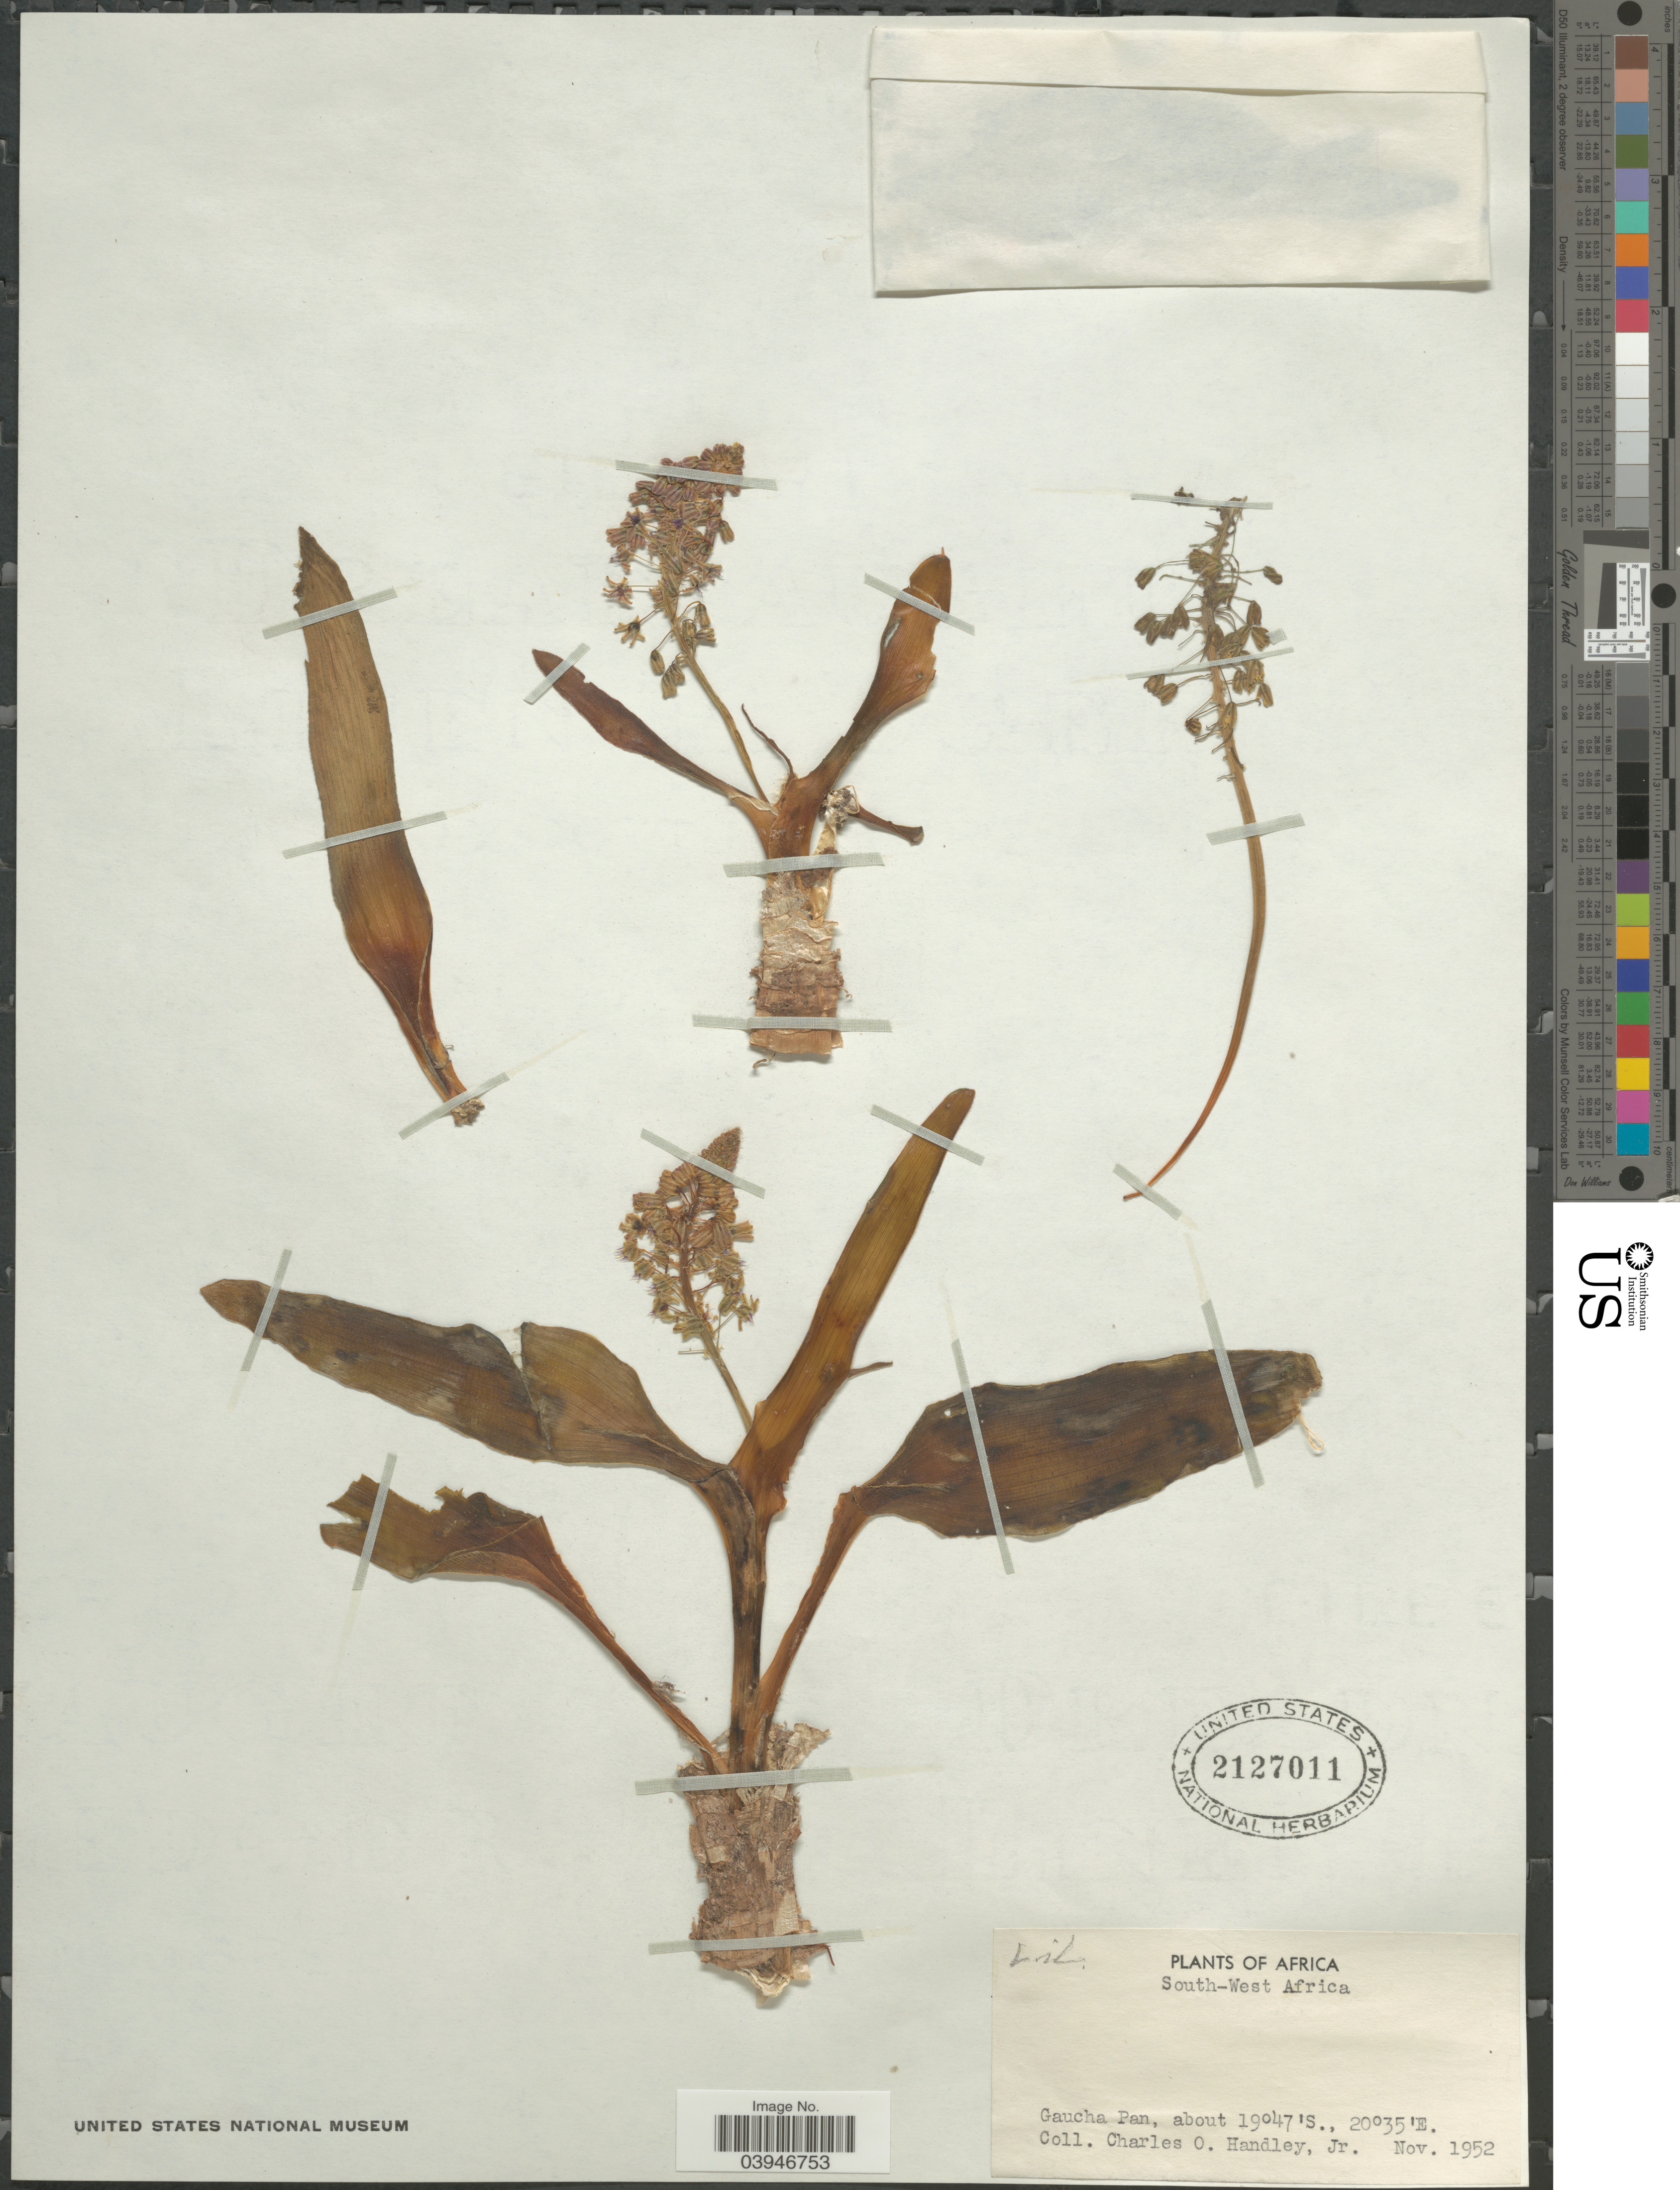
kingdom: Plantae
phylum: Tracheophyta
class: Liliopsida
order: Liliales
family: Liliaceae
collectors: C. Handley Jr.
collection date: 1952-11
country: Namibia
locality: South-West Africa. Gaucha Pan.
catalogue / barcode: US 2127011